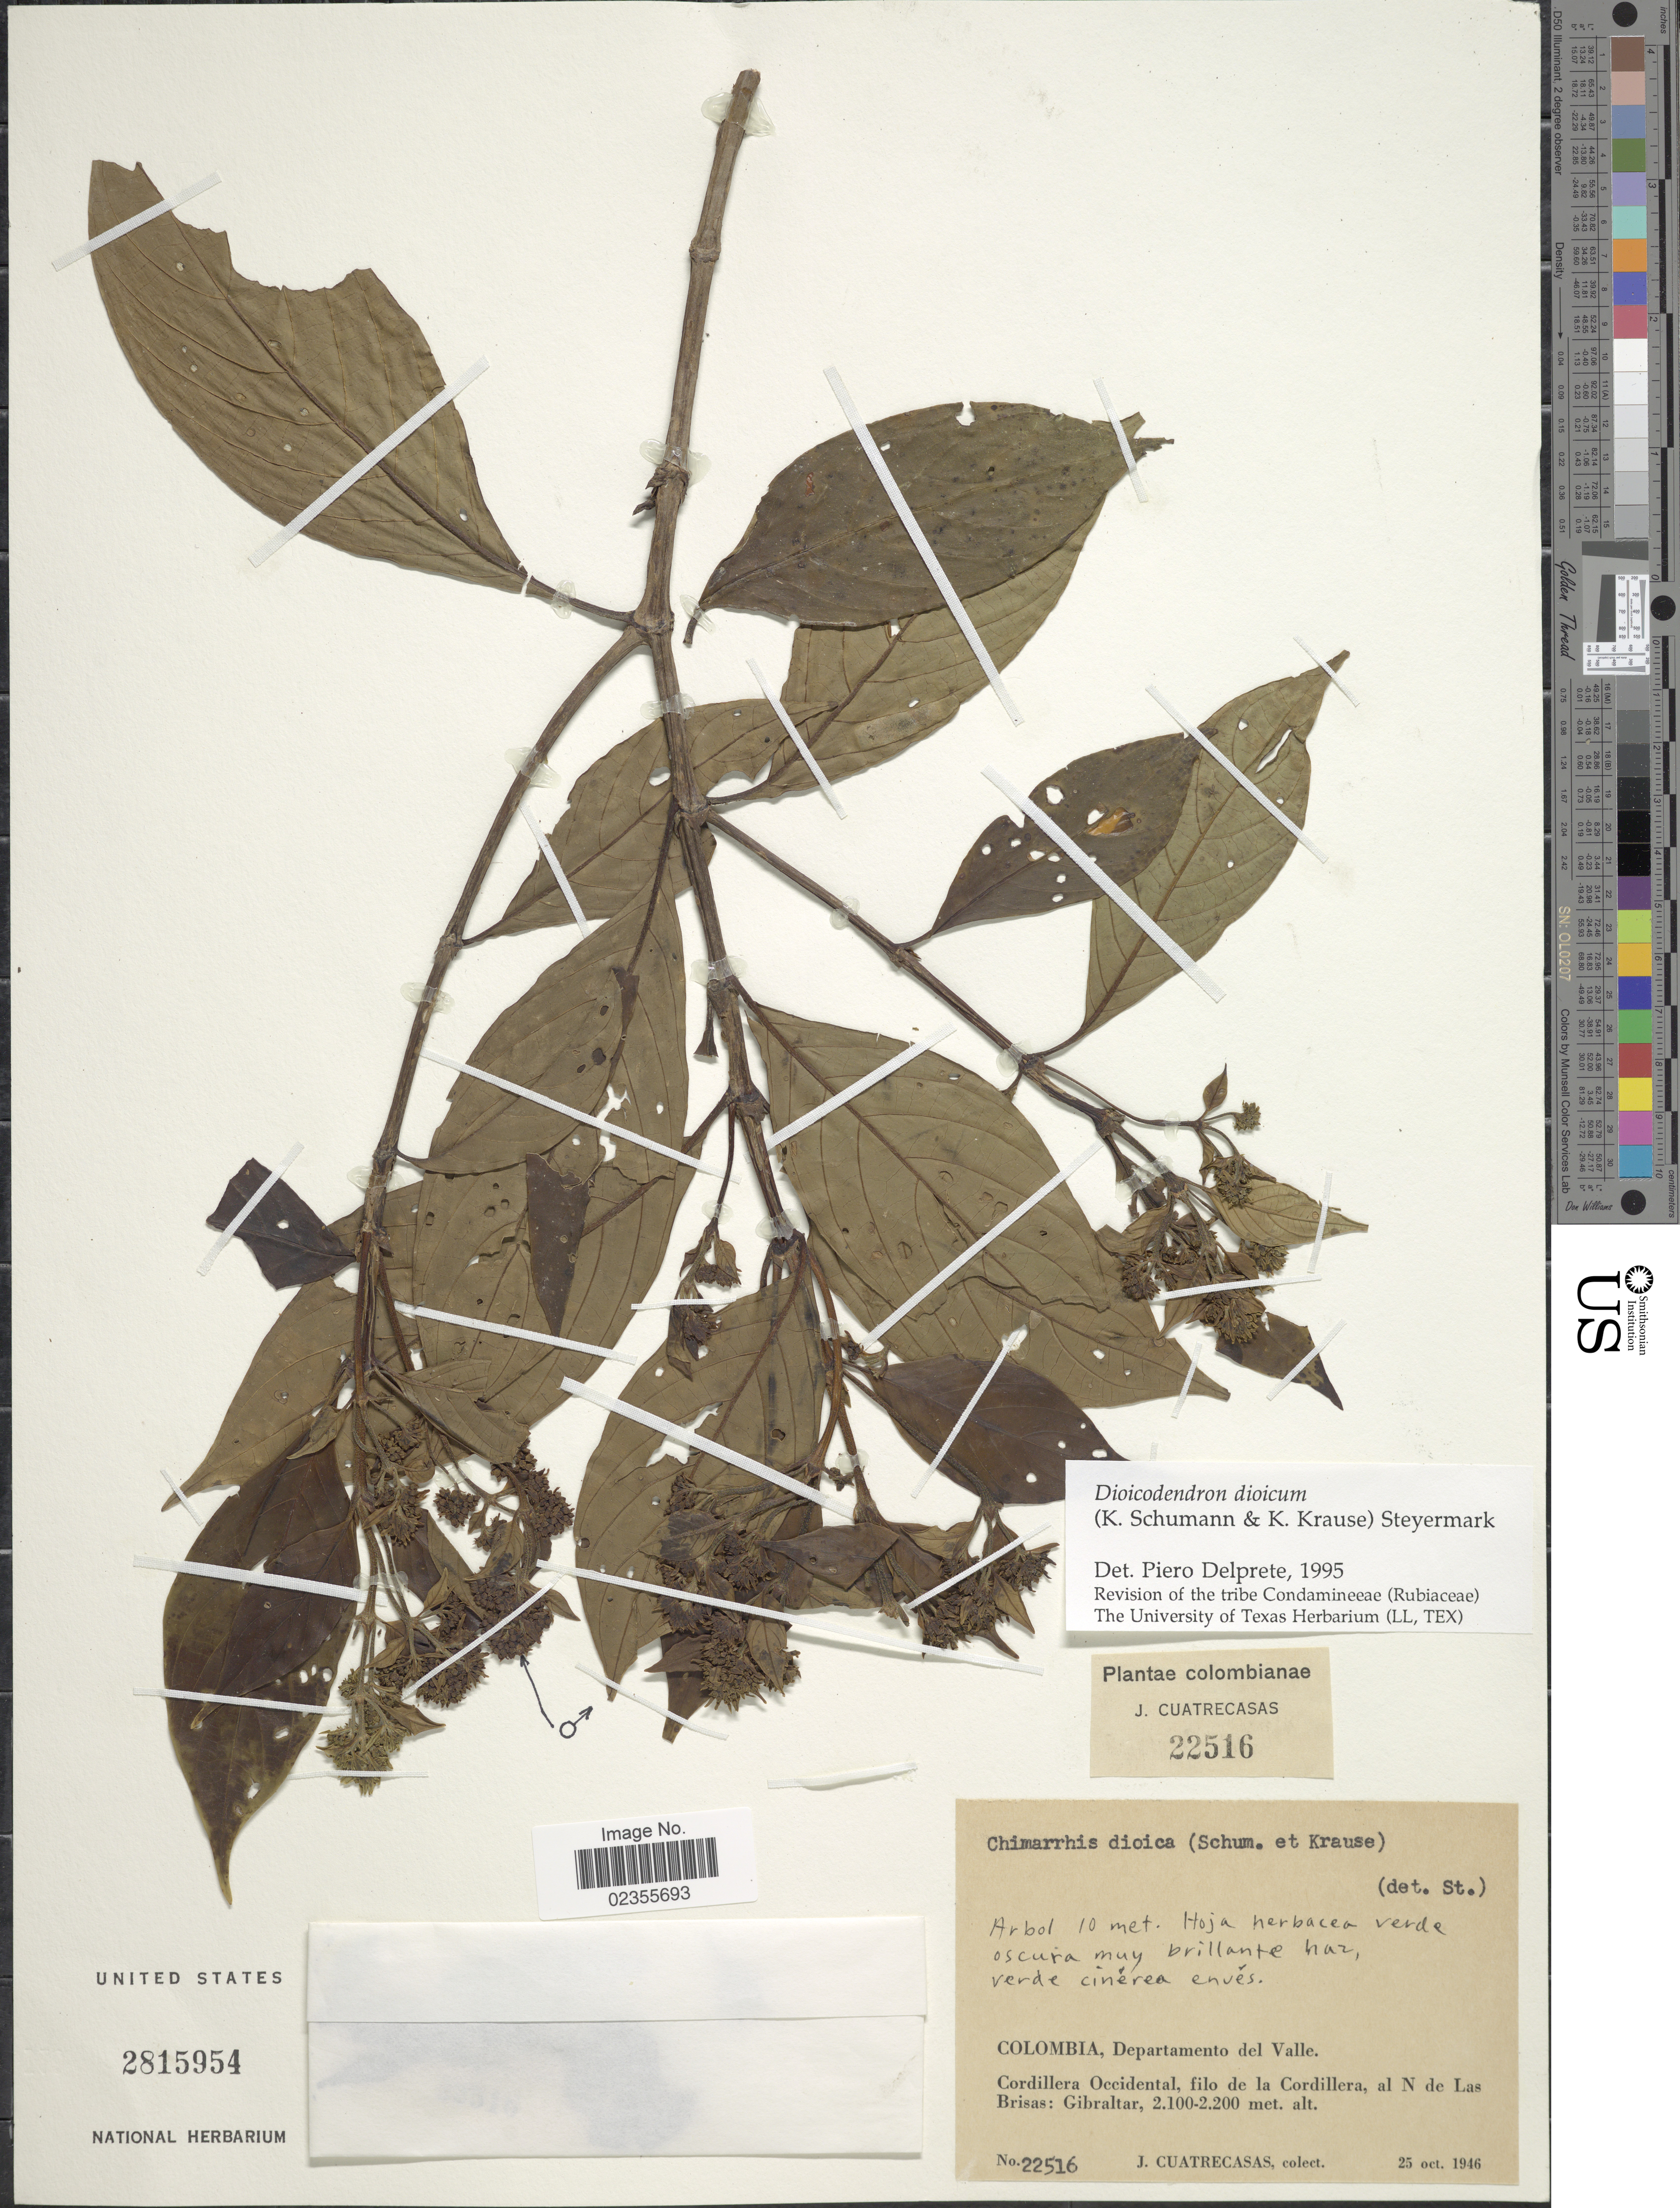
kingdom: Plantae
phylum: Tracheophyta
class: Magnoliopsida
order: Gentianales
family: Rubiaceae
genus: Dioicodendron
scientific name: Dioicodendron dioicum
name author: (K. Schum. & Krause) Steyerm.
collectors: J. Cuatrecasas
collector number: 22516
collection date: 1946-10-25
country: Colombia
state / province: Valle del Cauca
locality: Departamento del Valle, Cordillera Occidental, filo de la Cordillera, al N de Las Brisas: Gibraltar.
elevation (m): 2100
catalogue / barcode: US 2815954